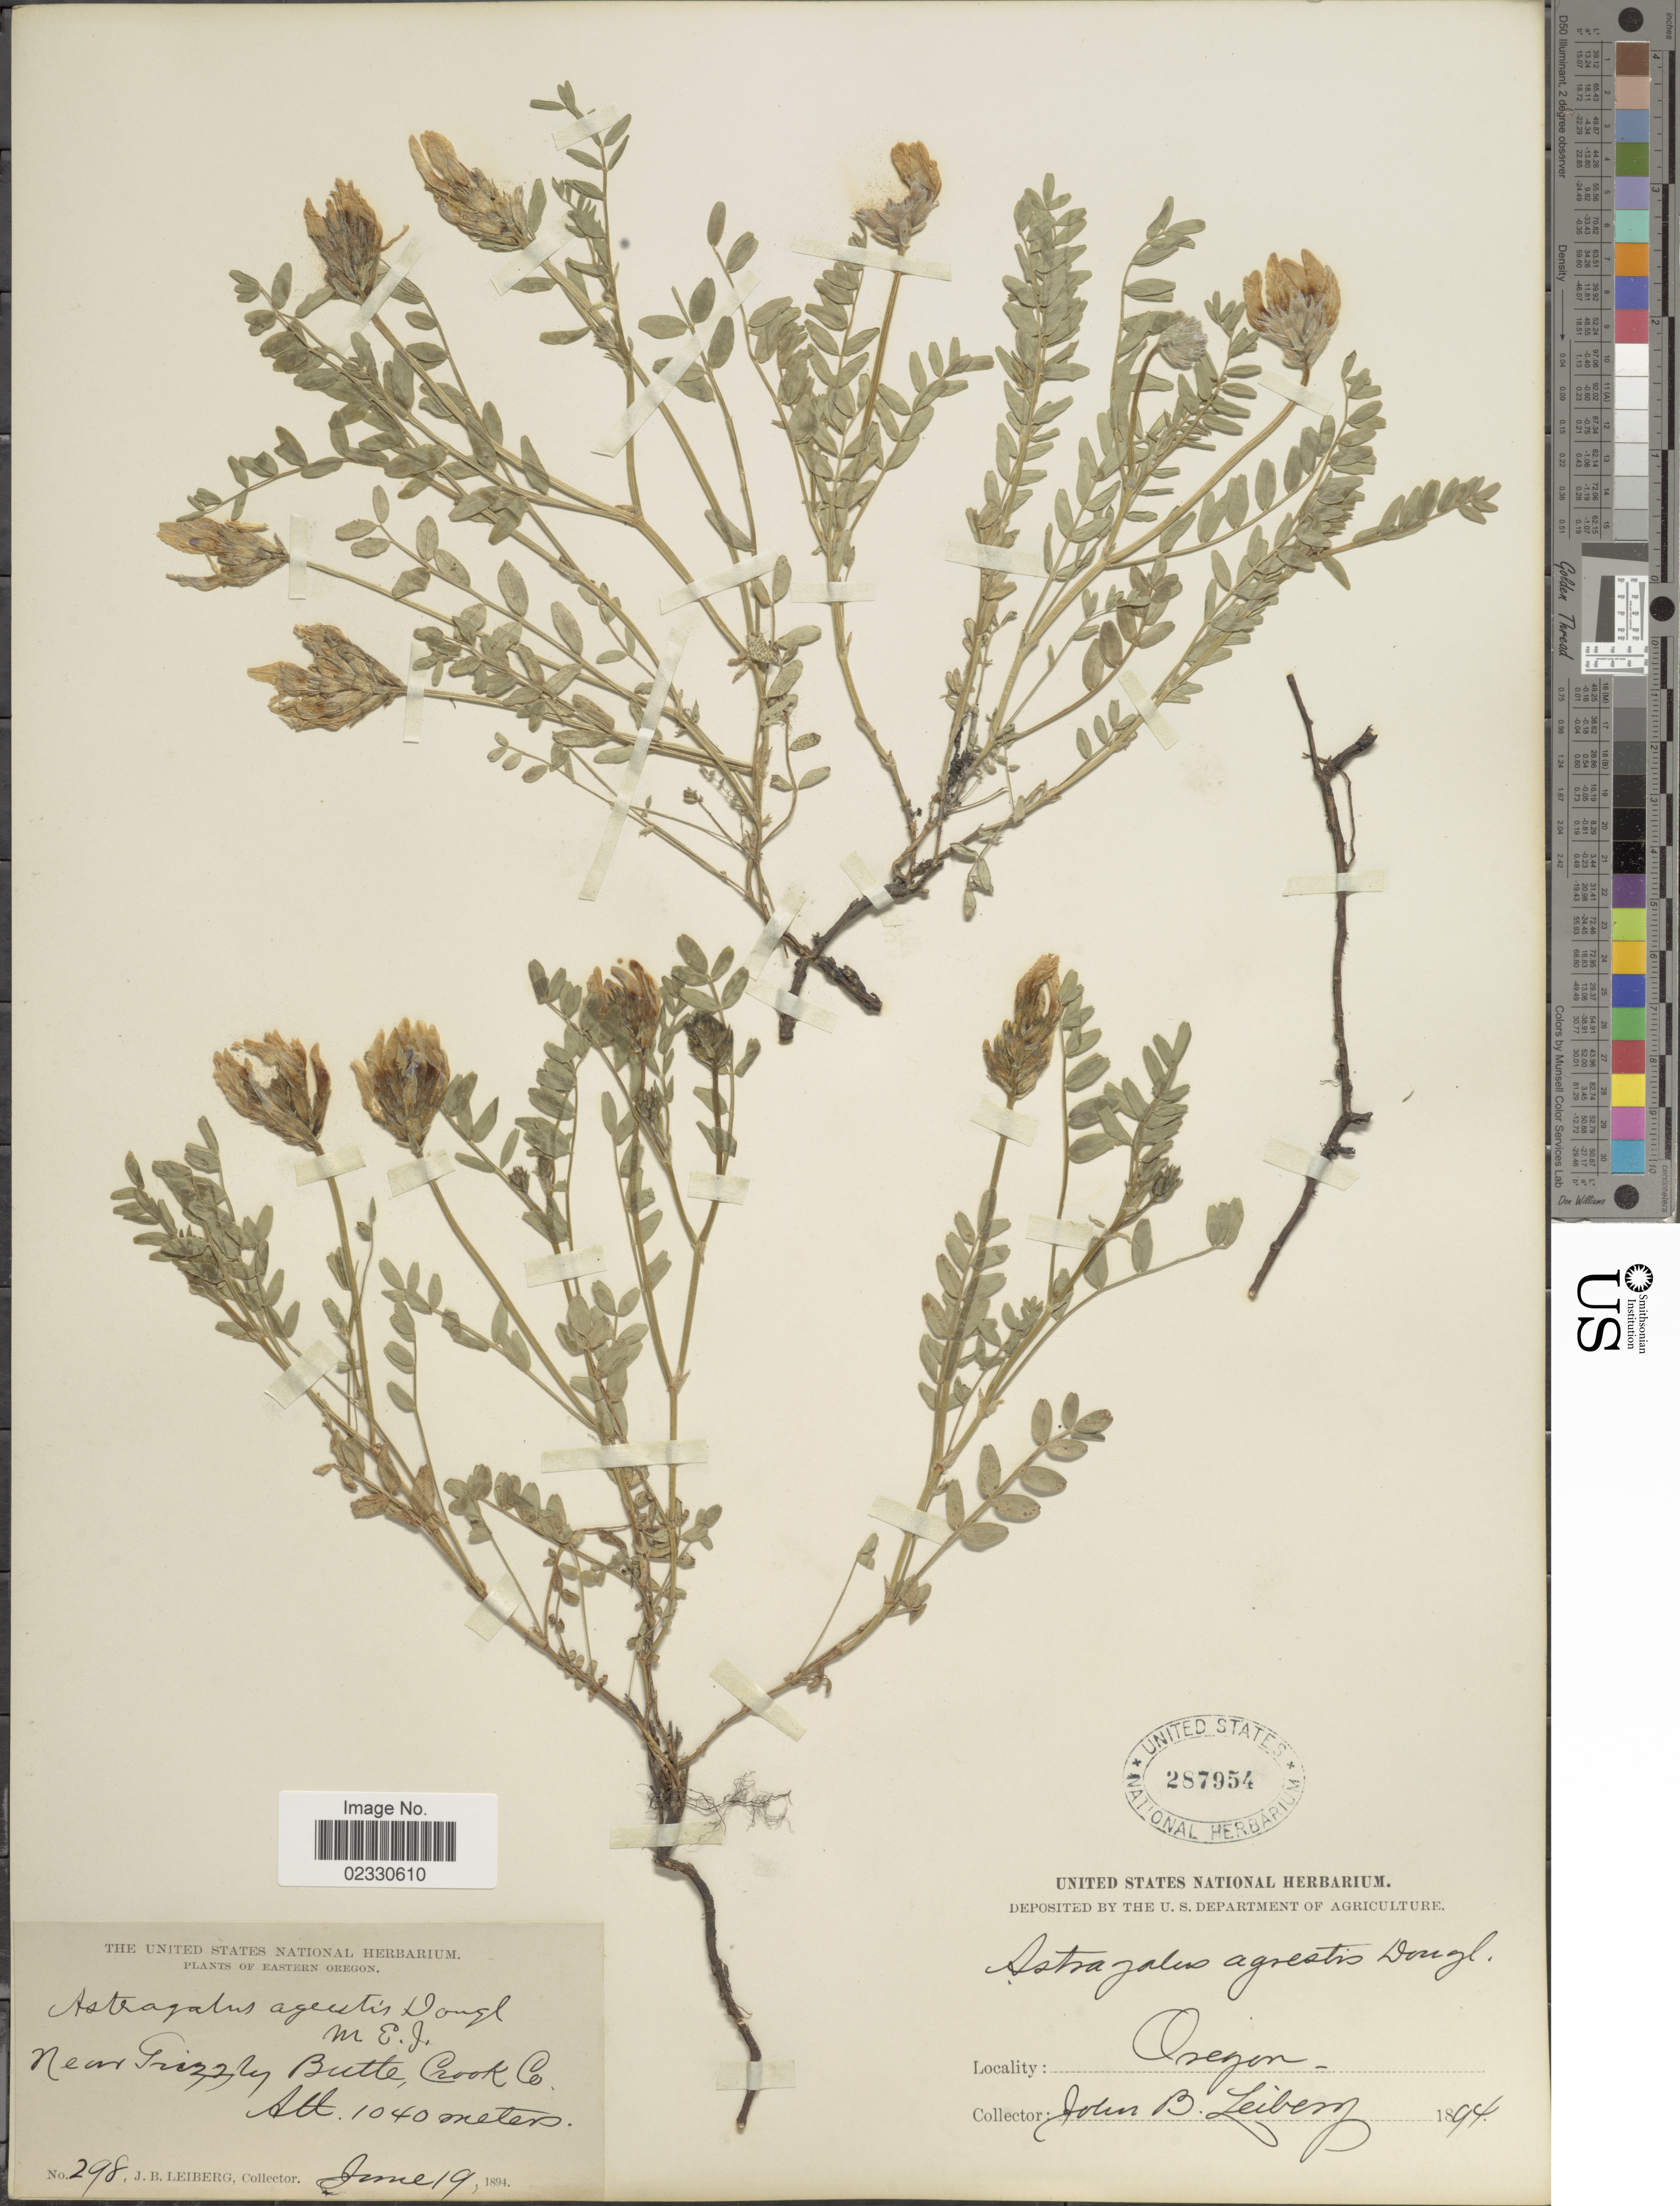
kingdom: Plantae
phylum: Tracheophyta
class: Magnoliopsida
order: Fabales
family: Fabaceae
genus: Astragalus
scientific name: Astragalus dasyglottis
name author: DC.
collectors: J. B. Leiberg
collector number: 298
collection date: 1894-06-19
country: United States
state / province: Oregon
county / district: Crook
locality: Near Grizzly Butte, Crook Co.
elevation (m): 1040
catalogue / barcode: US 287954